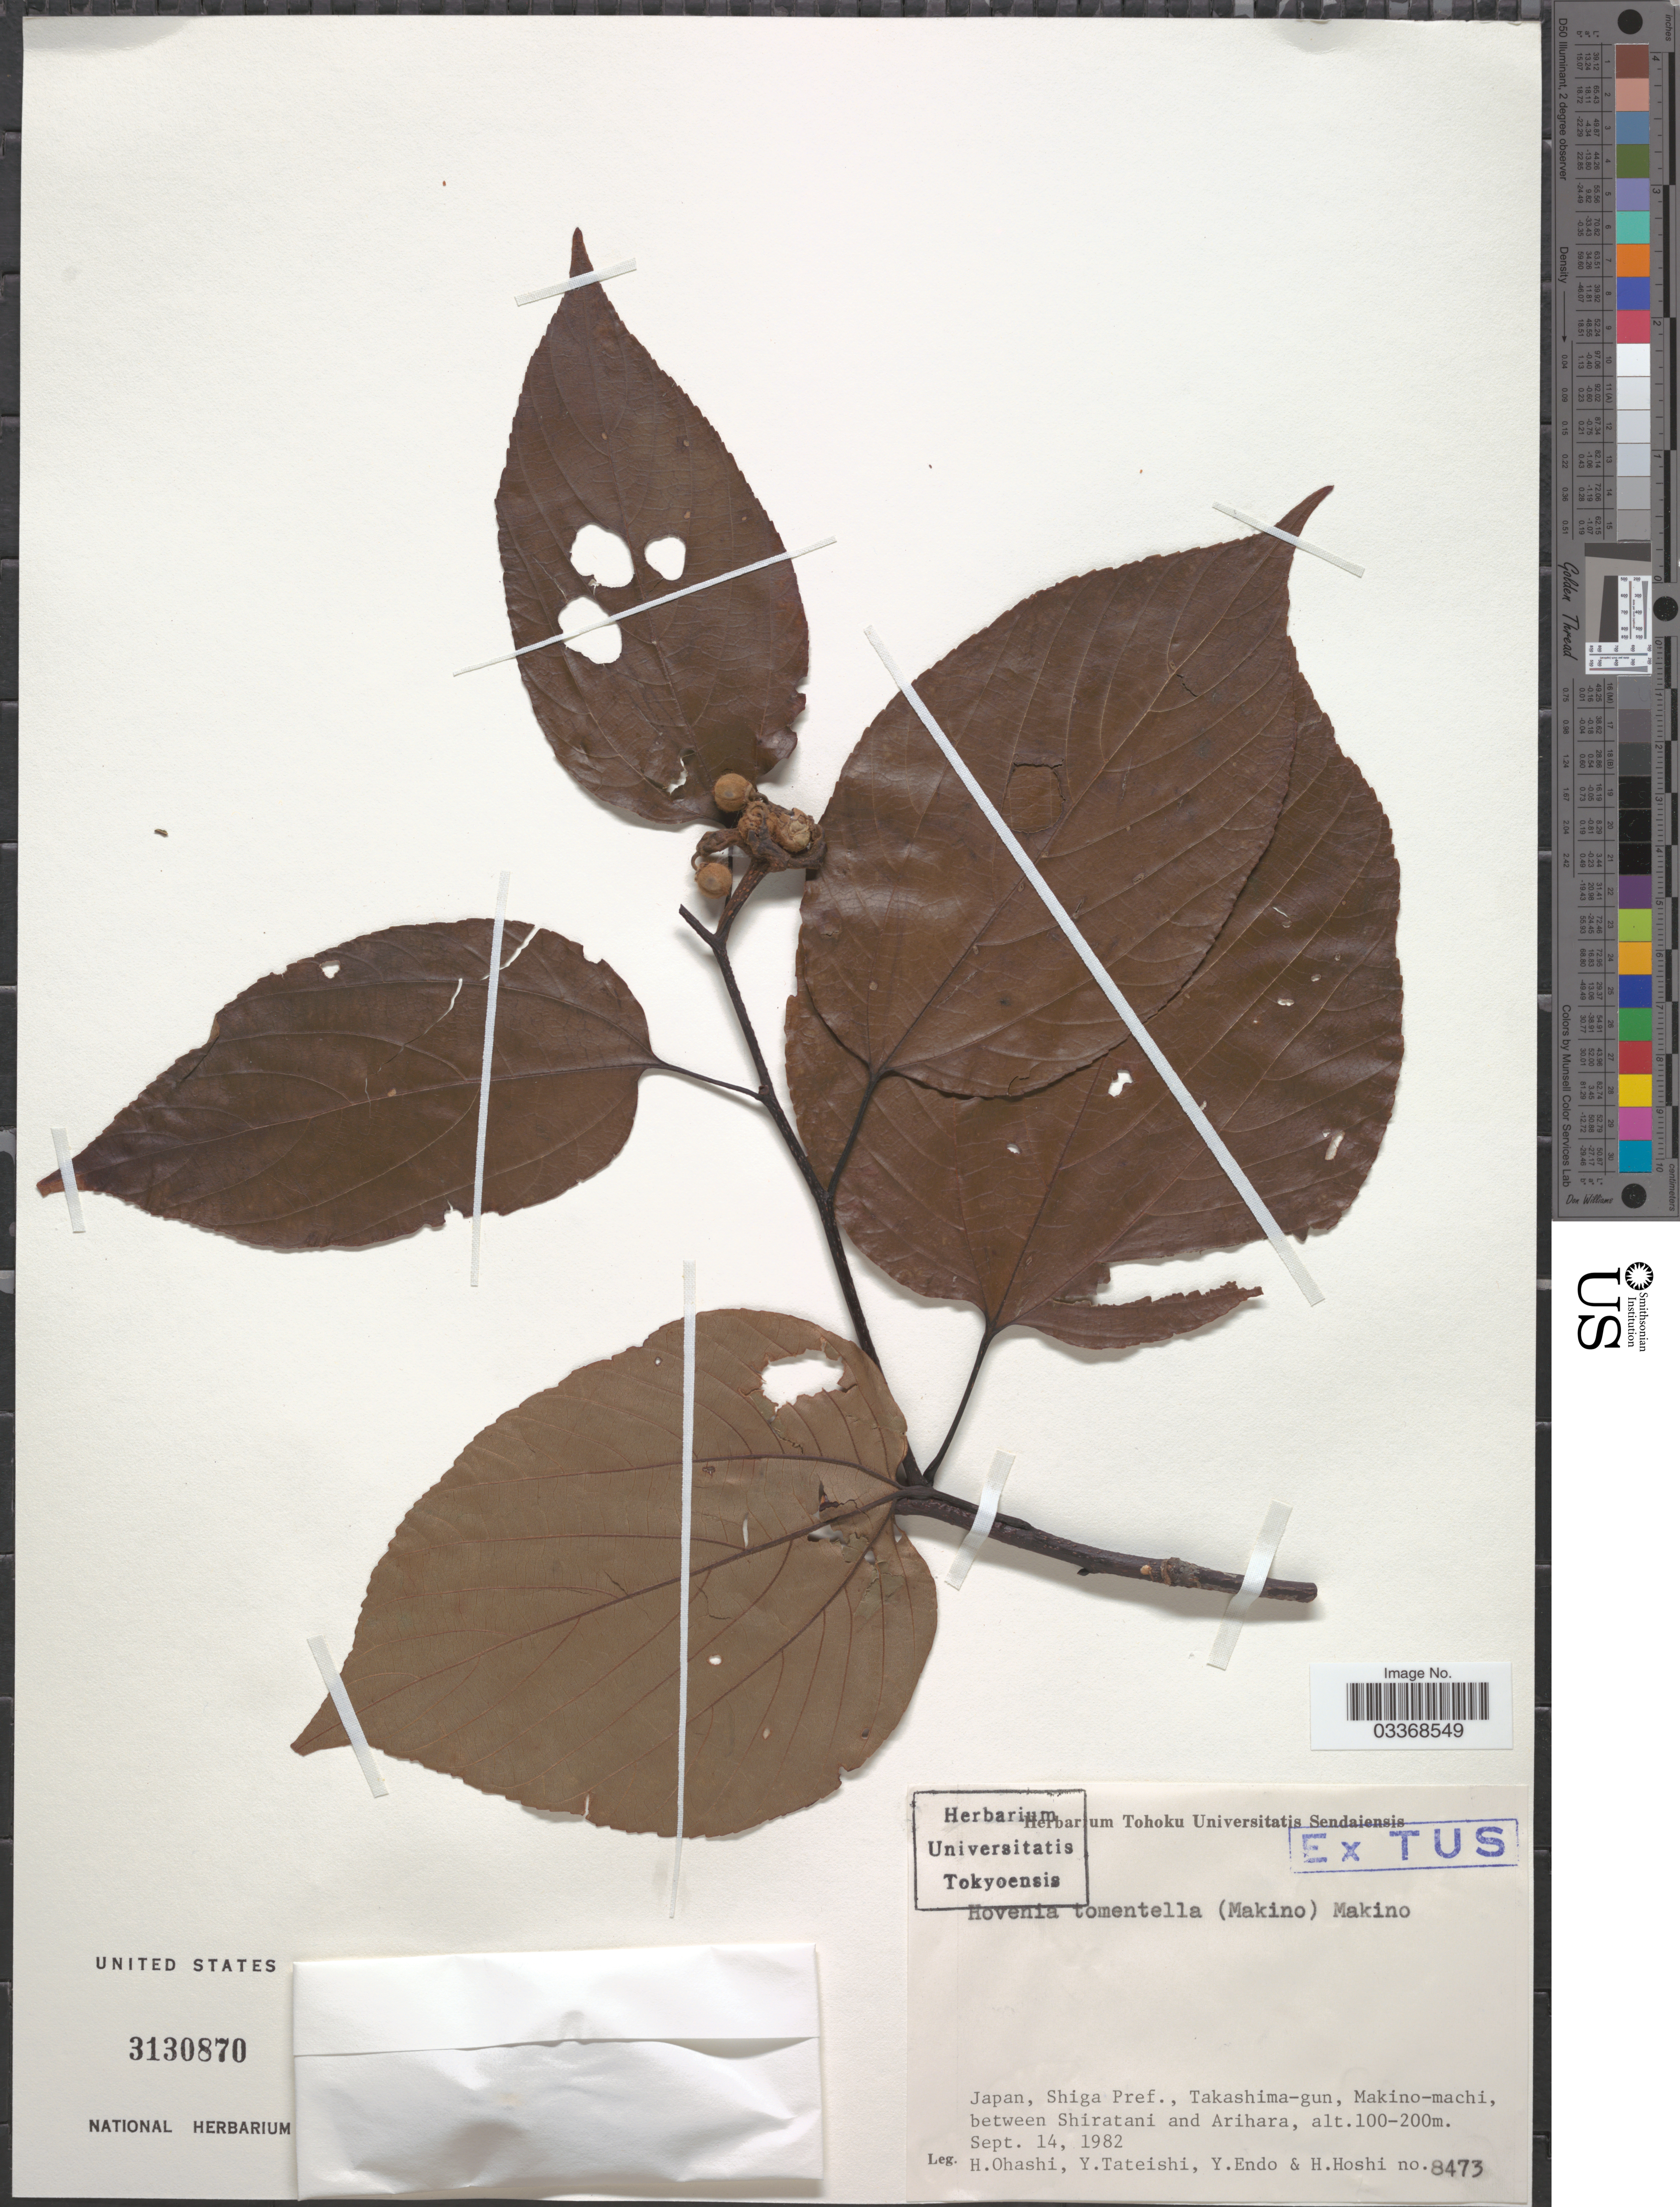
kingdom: Plantae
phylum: Tracheophyta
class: Magnoliopsida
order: Rosales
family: Rhamnaceae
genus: Hovenia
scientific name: Hovenia tomentella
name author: (Makino) Nakai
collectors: H. Ohashi, Y. Tateishi, Y. Endo & H. Hoshi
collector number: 8473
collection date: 1982-09-14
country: Japan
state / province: Siga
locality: Shiga Pref., Takashima-gun, Makino-machi, between Shiratani and Arihara.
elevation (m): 100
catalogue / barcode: US 3130870